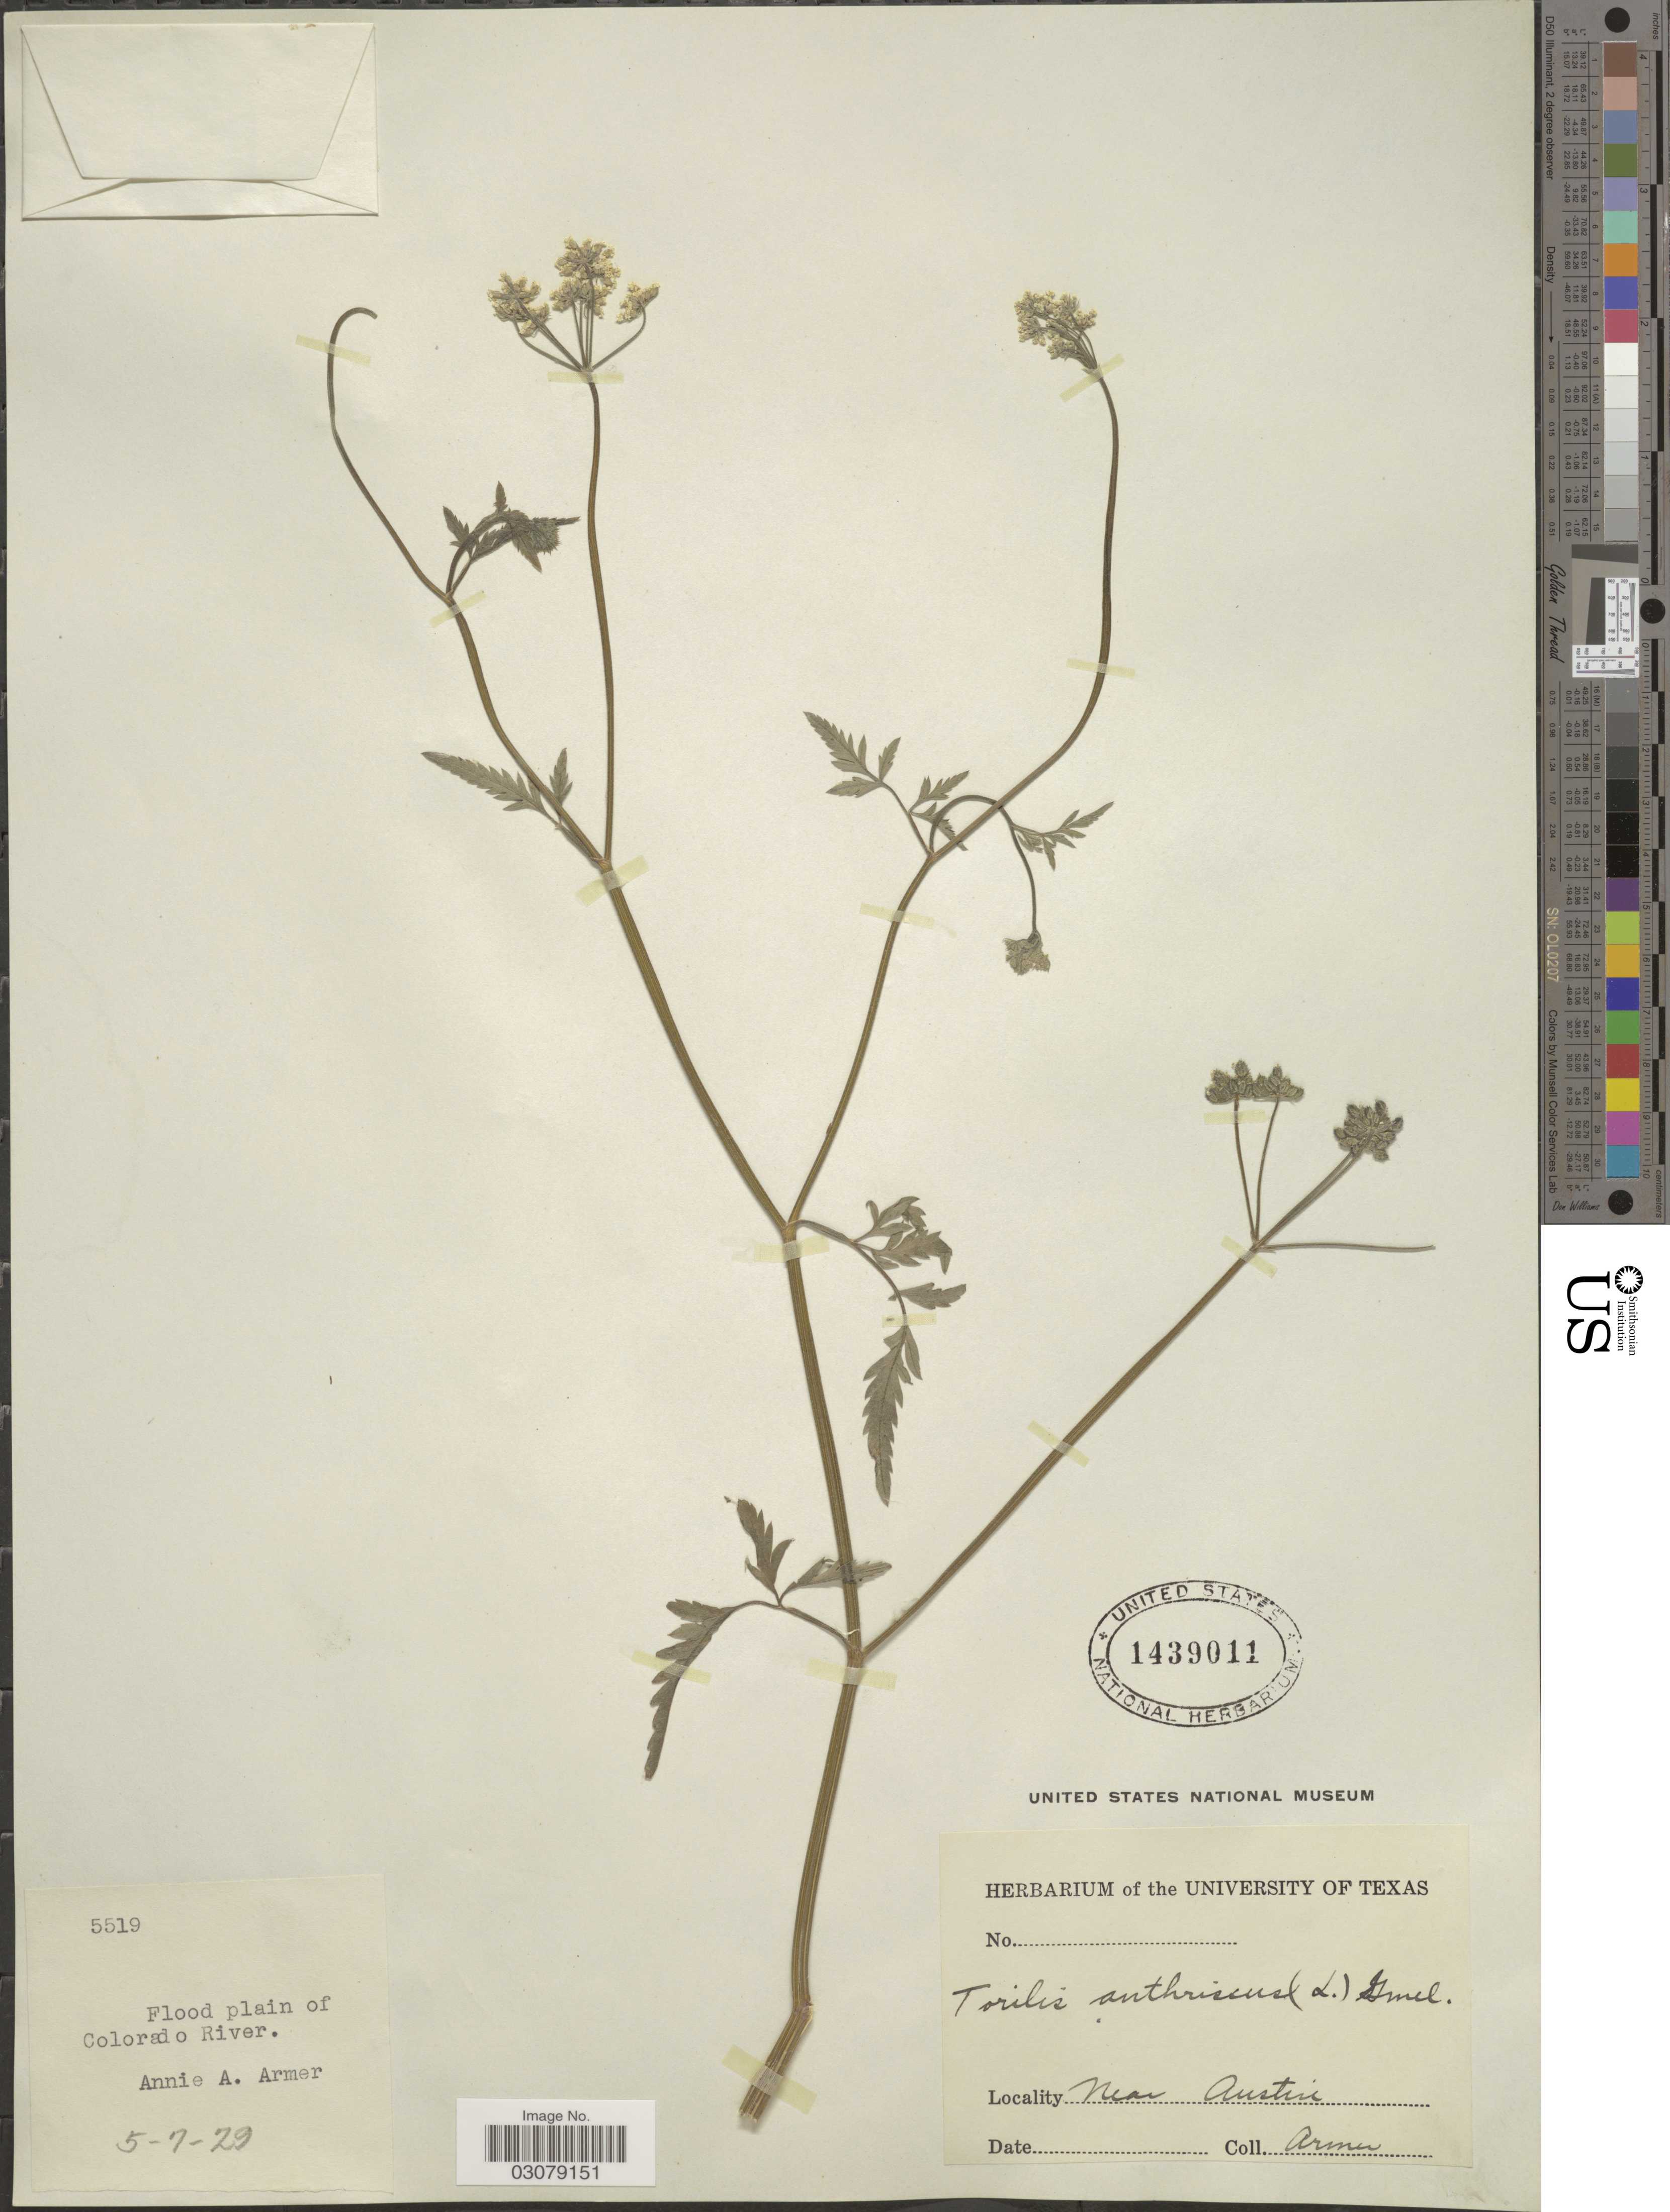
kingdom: Plantae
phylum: Tracheophyta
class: Magnoliopsida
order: Apiales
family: Apiaceae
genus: Torilis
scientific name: Torilis japonica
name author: (Houtt.) DC.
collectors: A. Armer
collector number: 5519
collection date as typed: Transcribed d/m/y: 7/5/29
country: United States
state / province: Texas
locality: Near Austin. Flood plain of Colorado River.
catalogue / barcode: US 1439011